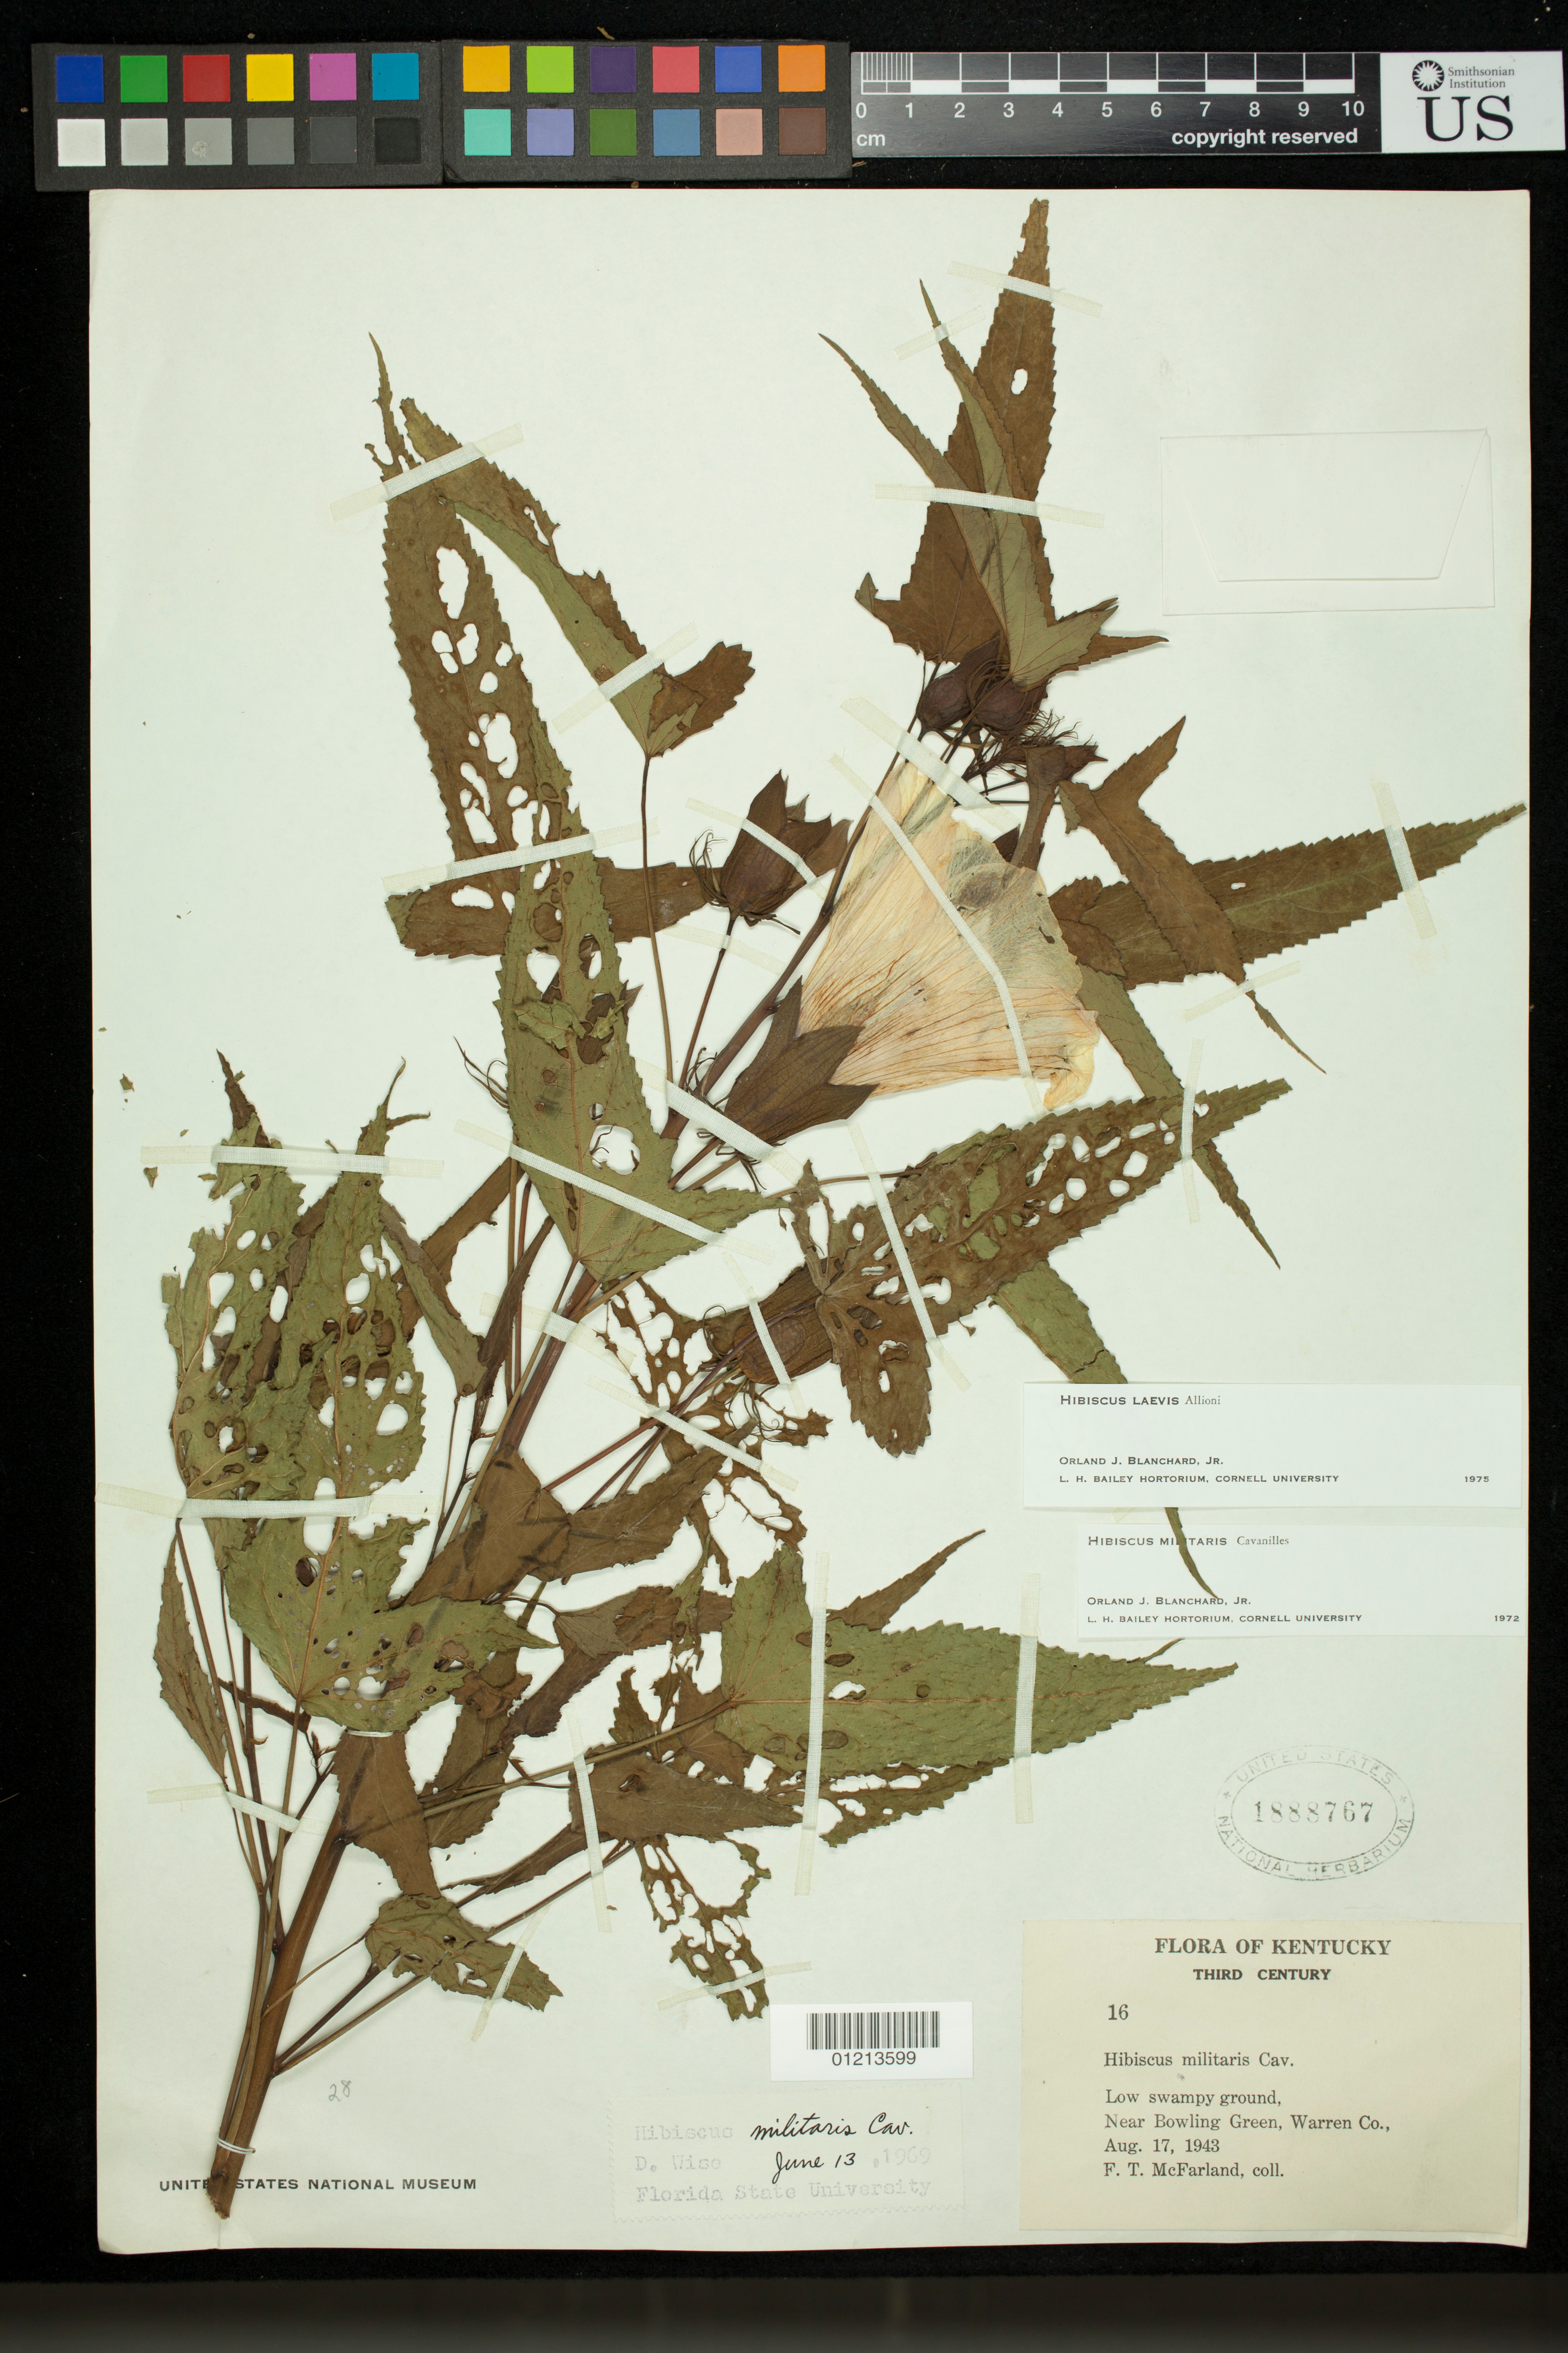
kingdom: Plantae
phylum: Tracheophyta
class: Magnoliopsida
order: Malvales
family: Malvaceae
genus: Hibiscus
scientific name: Hibiscus laevis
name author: All.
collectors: F. T. McFarland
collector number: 16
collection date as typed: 17 Aug 1943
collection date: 1943-08-17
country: United States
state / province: Kentucky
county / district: Warren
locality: Low swampy ground, near Bowling Green, Warren Co.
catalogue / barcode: US 1888767